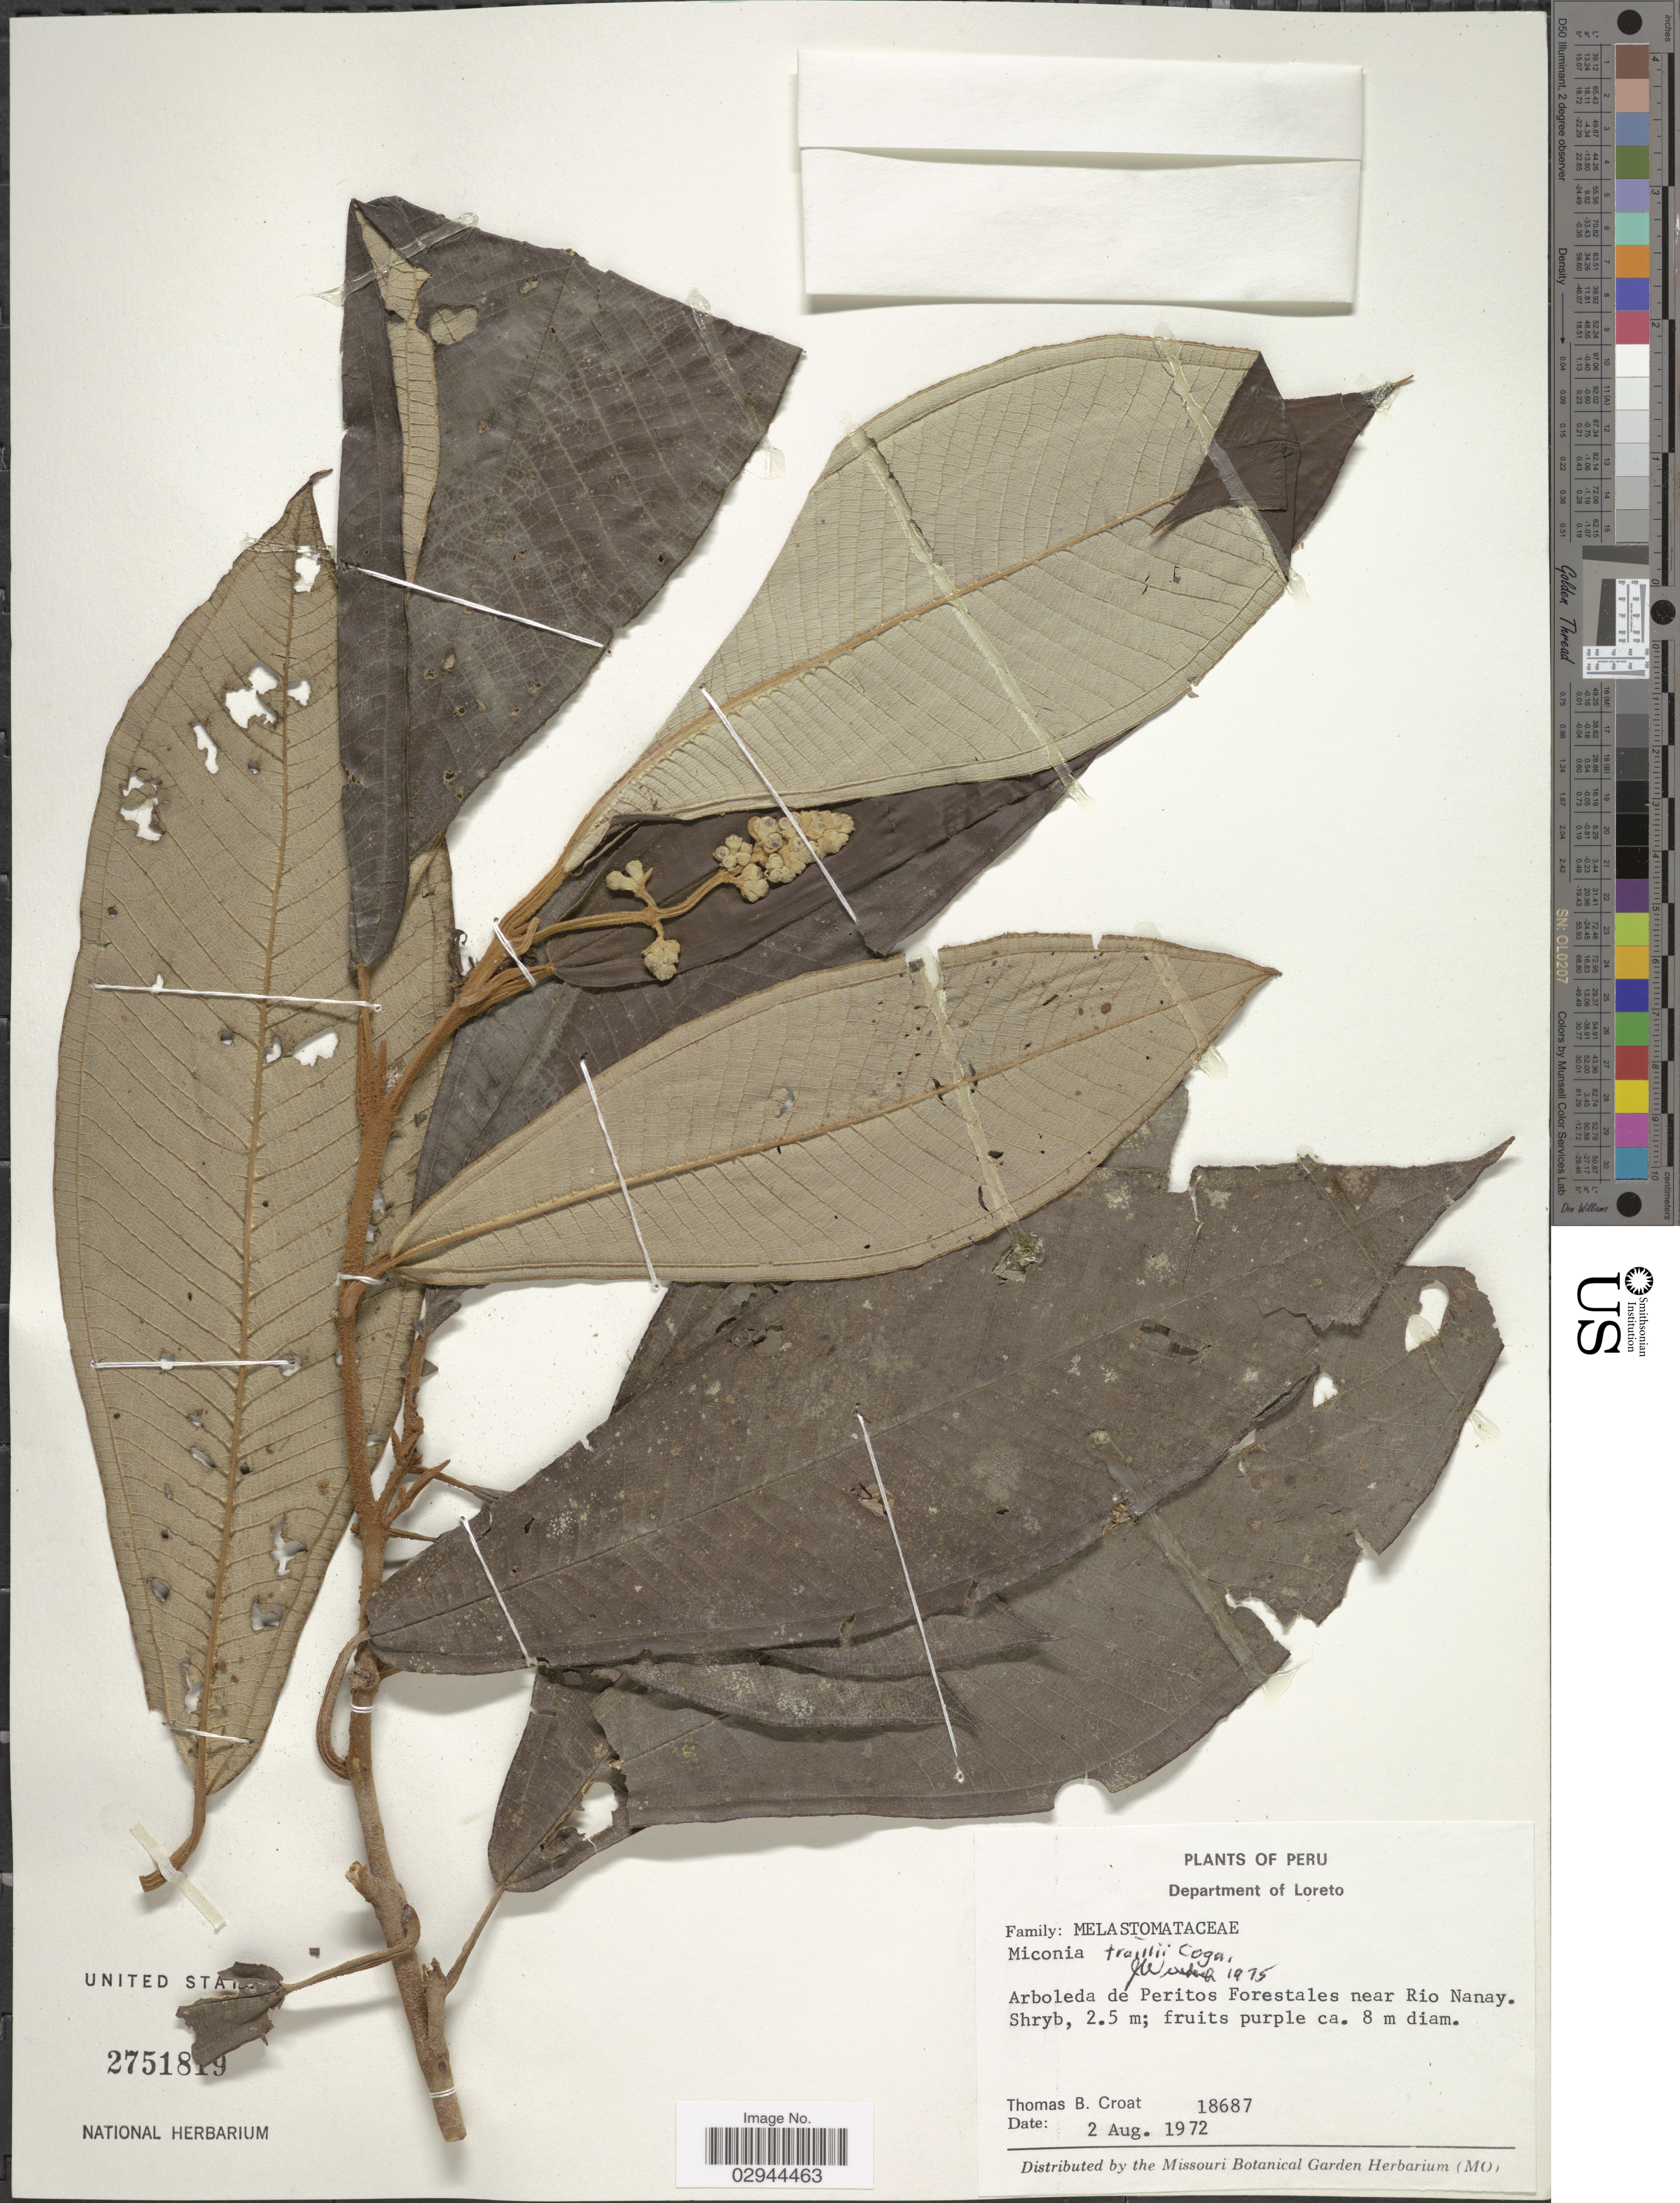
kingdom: Plantae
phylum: Tracheophyta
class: Magnoliopsida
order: Myrtales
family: Melastomataceae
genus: Miconia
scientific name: Miconia traillii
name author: Cogn.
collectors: T. B. Croat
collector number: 18687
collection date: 1972-08-02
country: Peru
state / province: Loreto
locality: Department of Loreto. Arboleda de Peritos Forestales near Rio Nanay.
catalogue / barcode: US 2751819